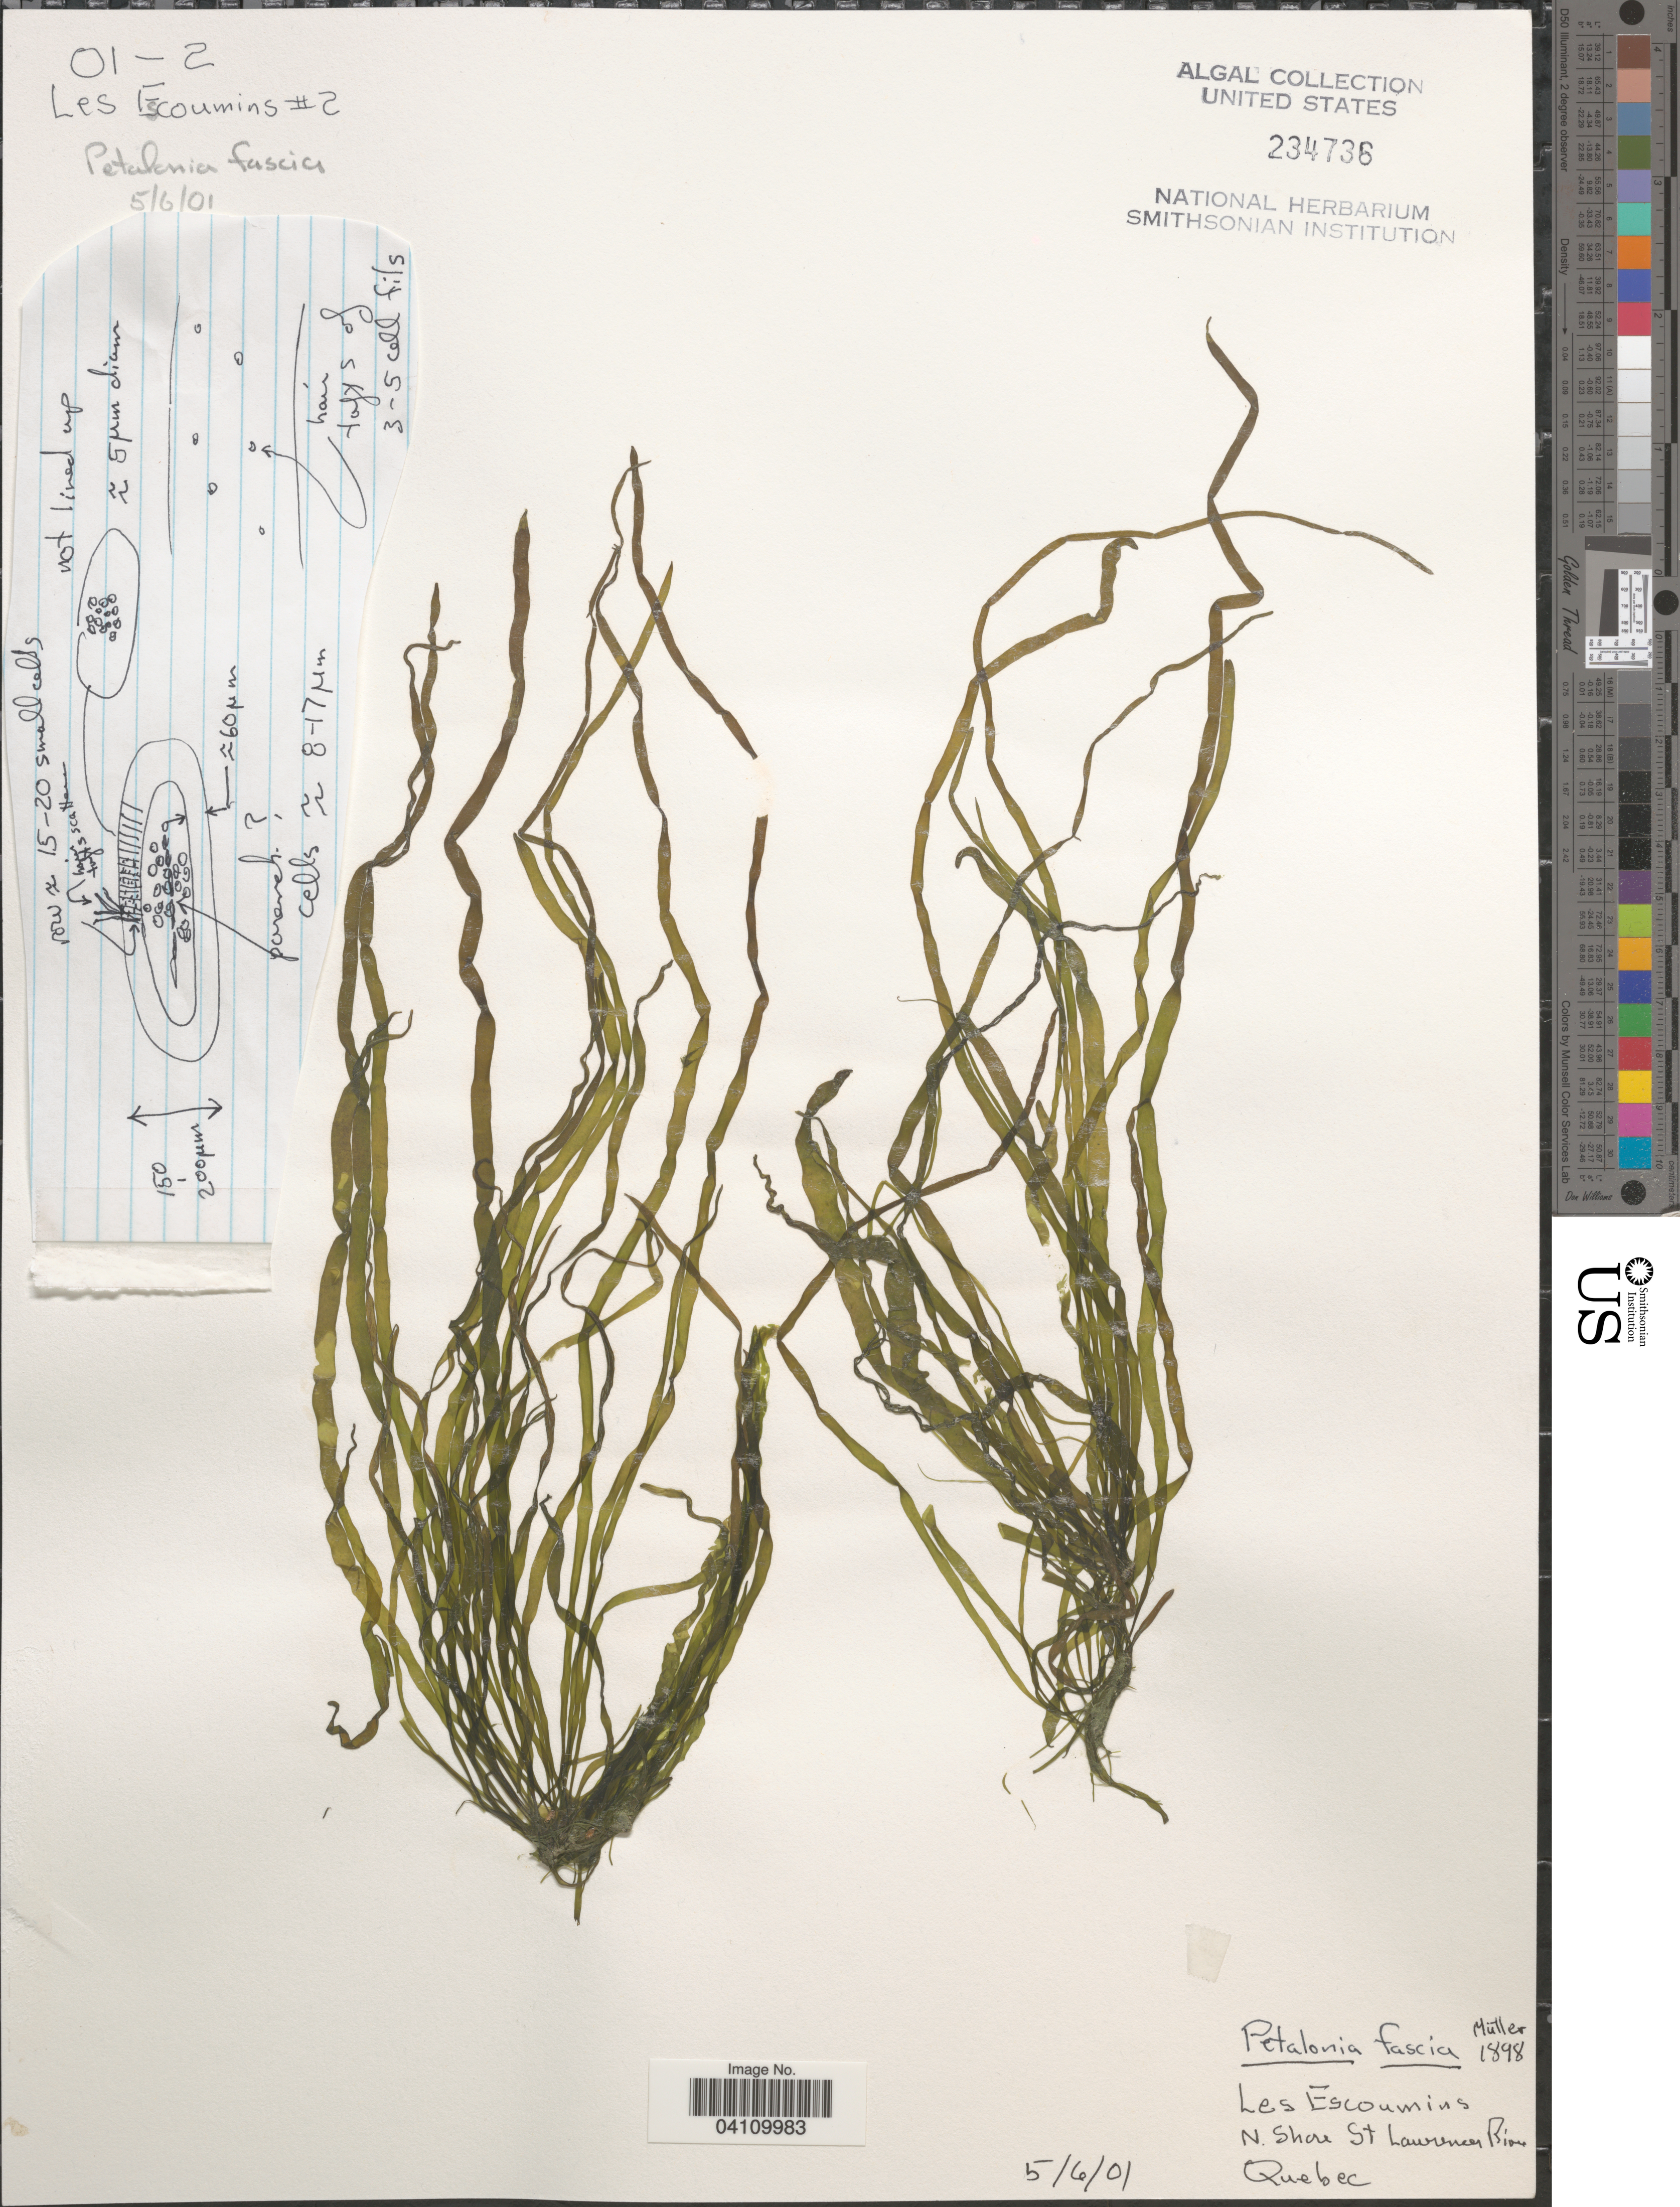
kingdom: Chromista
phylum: Ochrophyta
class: Phaeophyceae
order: Scytosiphonales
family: Scytosiphonaceae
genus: Petalonia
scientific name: Petalonia fascia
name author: (O.F. Müller) Kuntze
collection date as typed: Transcribed d/m/y: 5/6/1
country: Canada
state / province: Quebec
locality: Les Escoumins. N. Shore St Lawrence River.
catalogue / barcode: US 234736